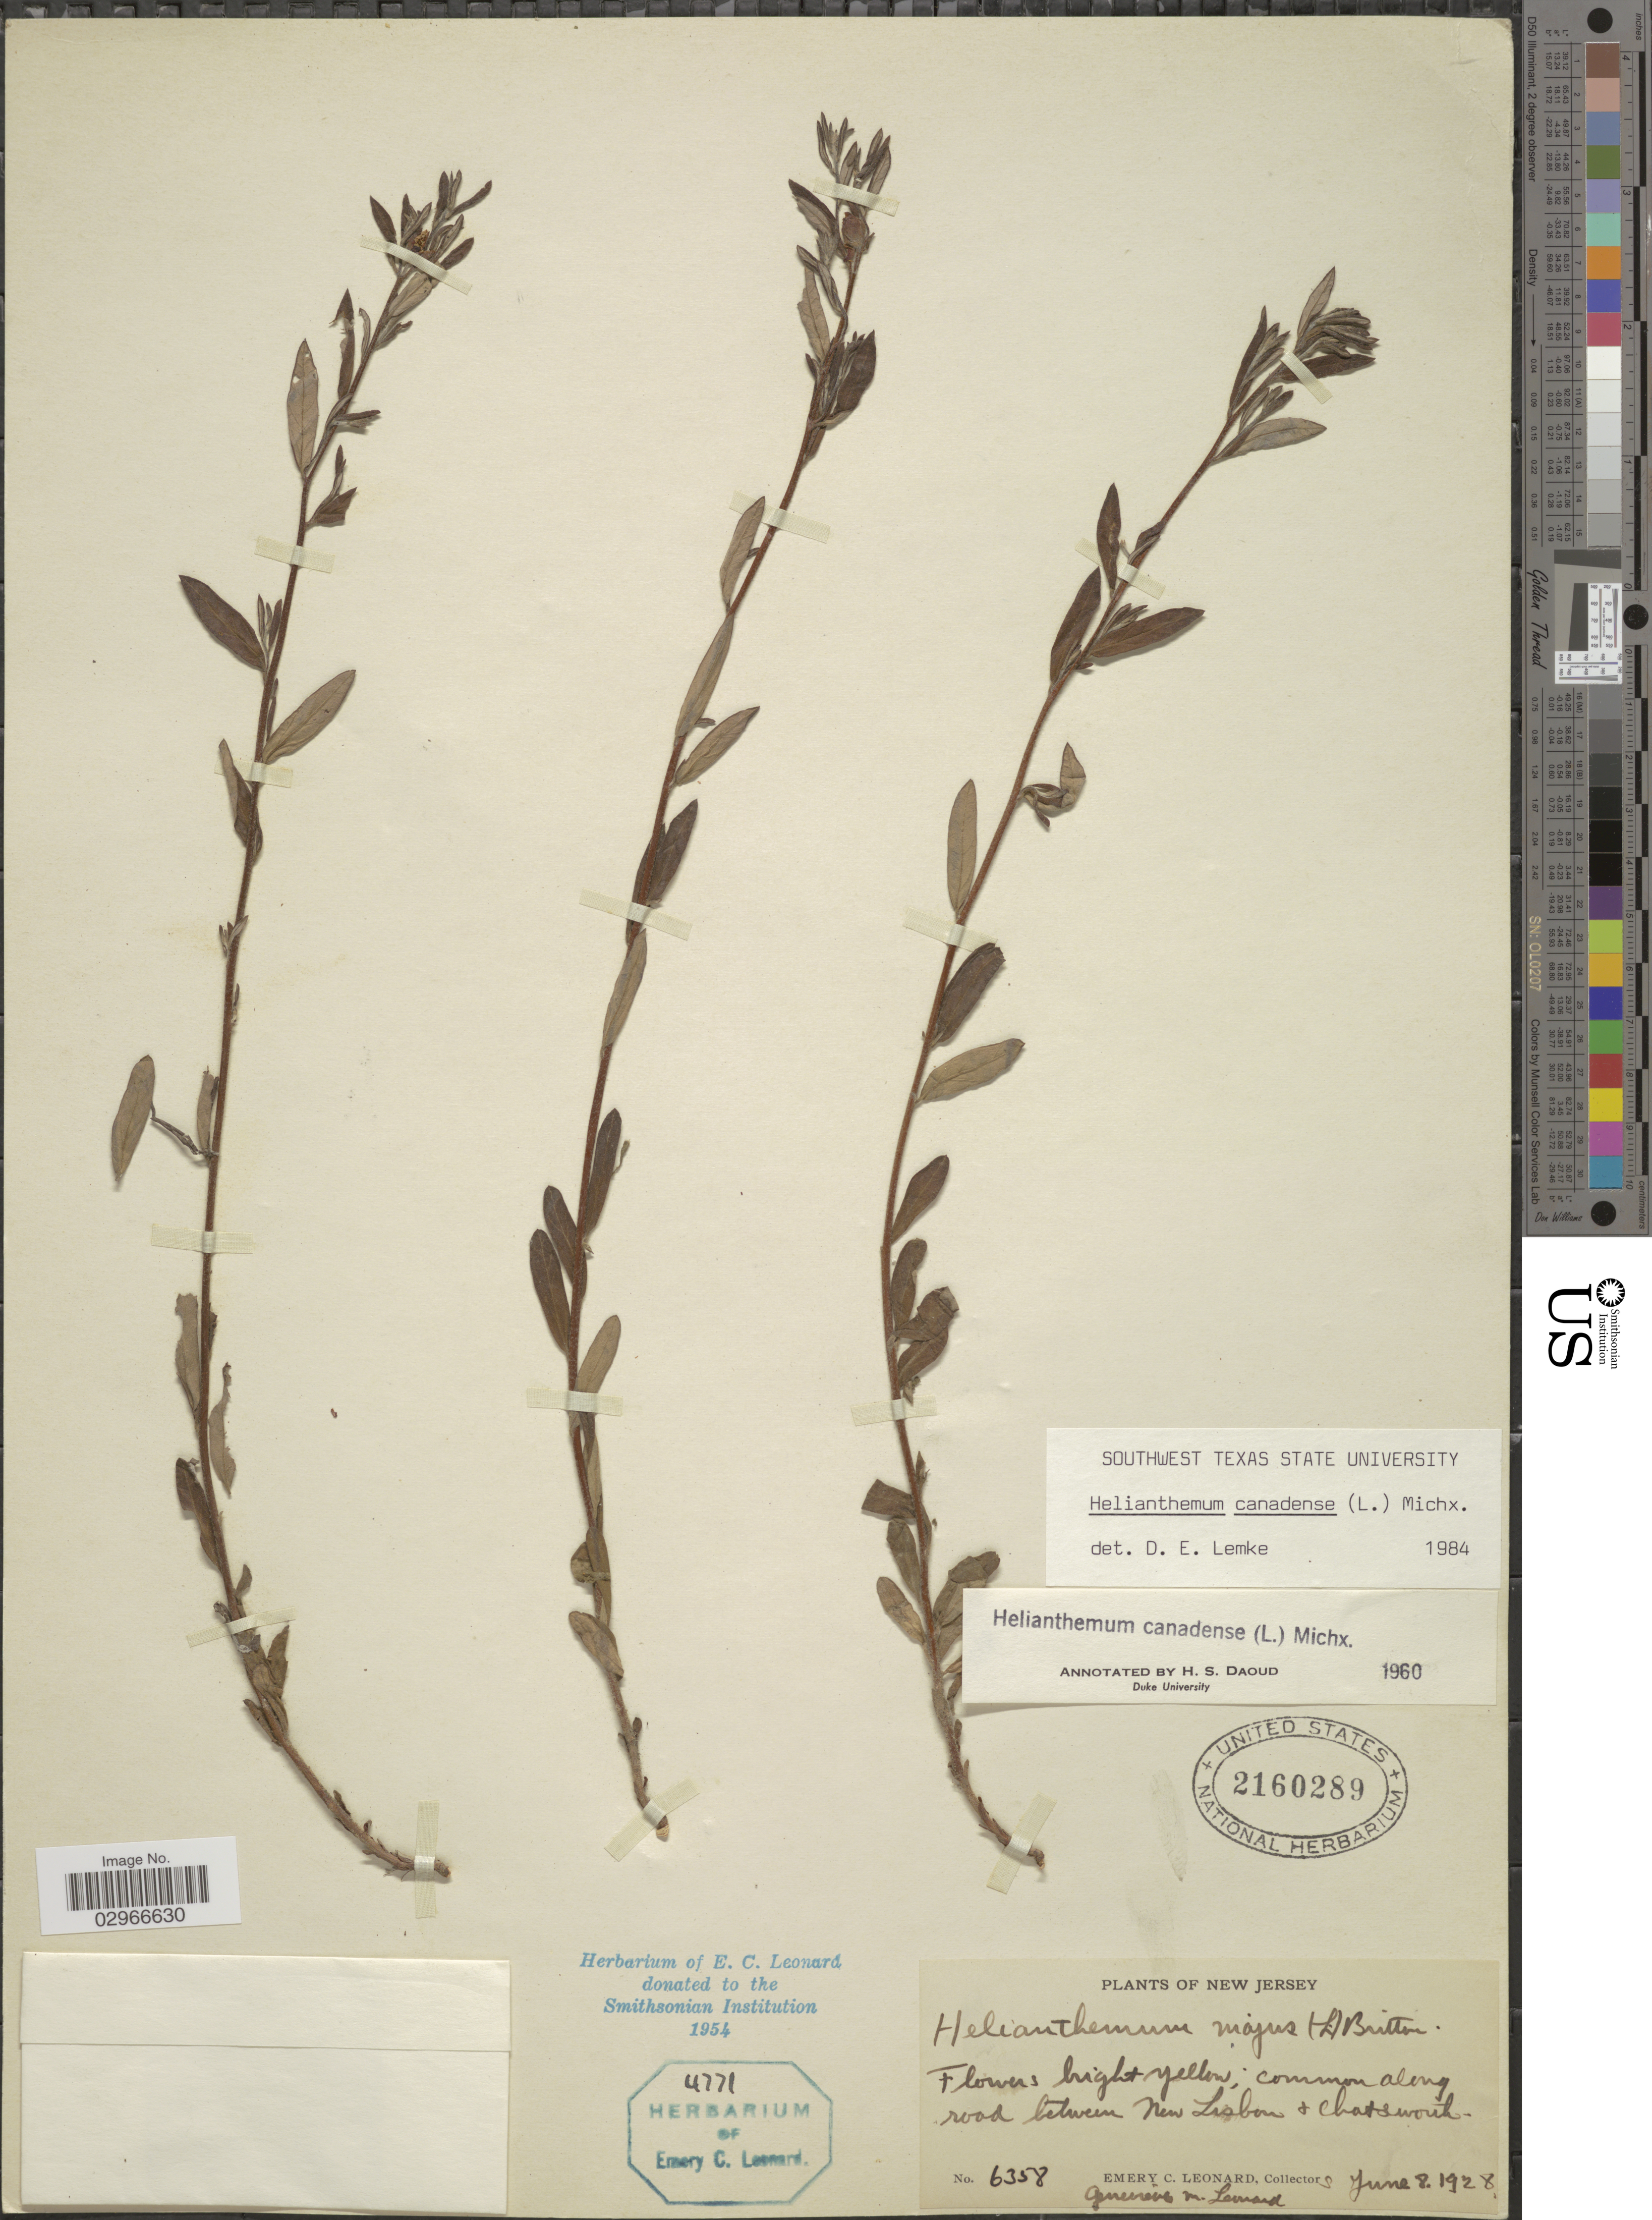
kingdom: Plantae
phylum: Tracheophyta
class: Magnoliopsida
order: Malvales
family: Cistaceae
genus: Helianthemum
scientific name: Helianthemum canadense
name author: (L.) Michx.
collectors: E. C. Leonard & G. M. Leonard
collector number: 6358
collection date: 1928-06-08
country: United States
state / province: New Jersey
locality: Common along road between New Lisbon & Chatsworth.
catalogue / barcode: US 2160289